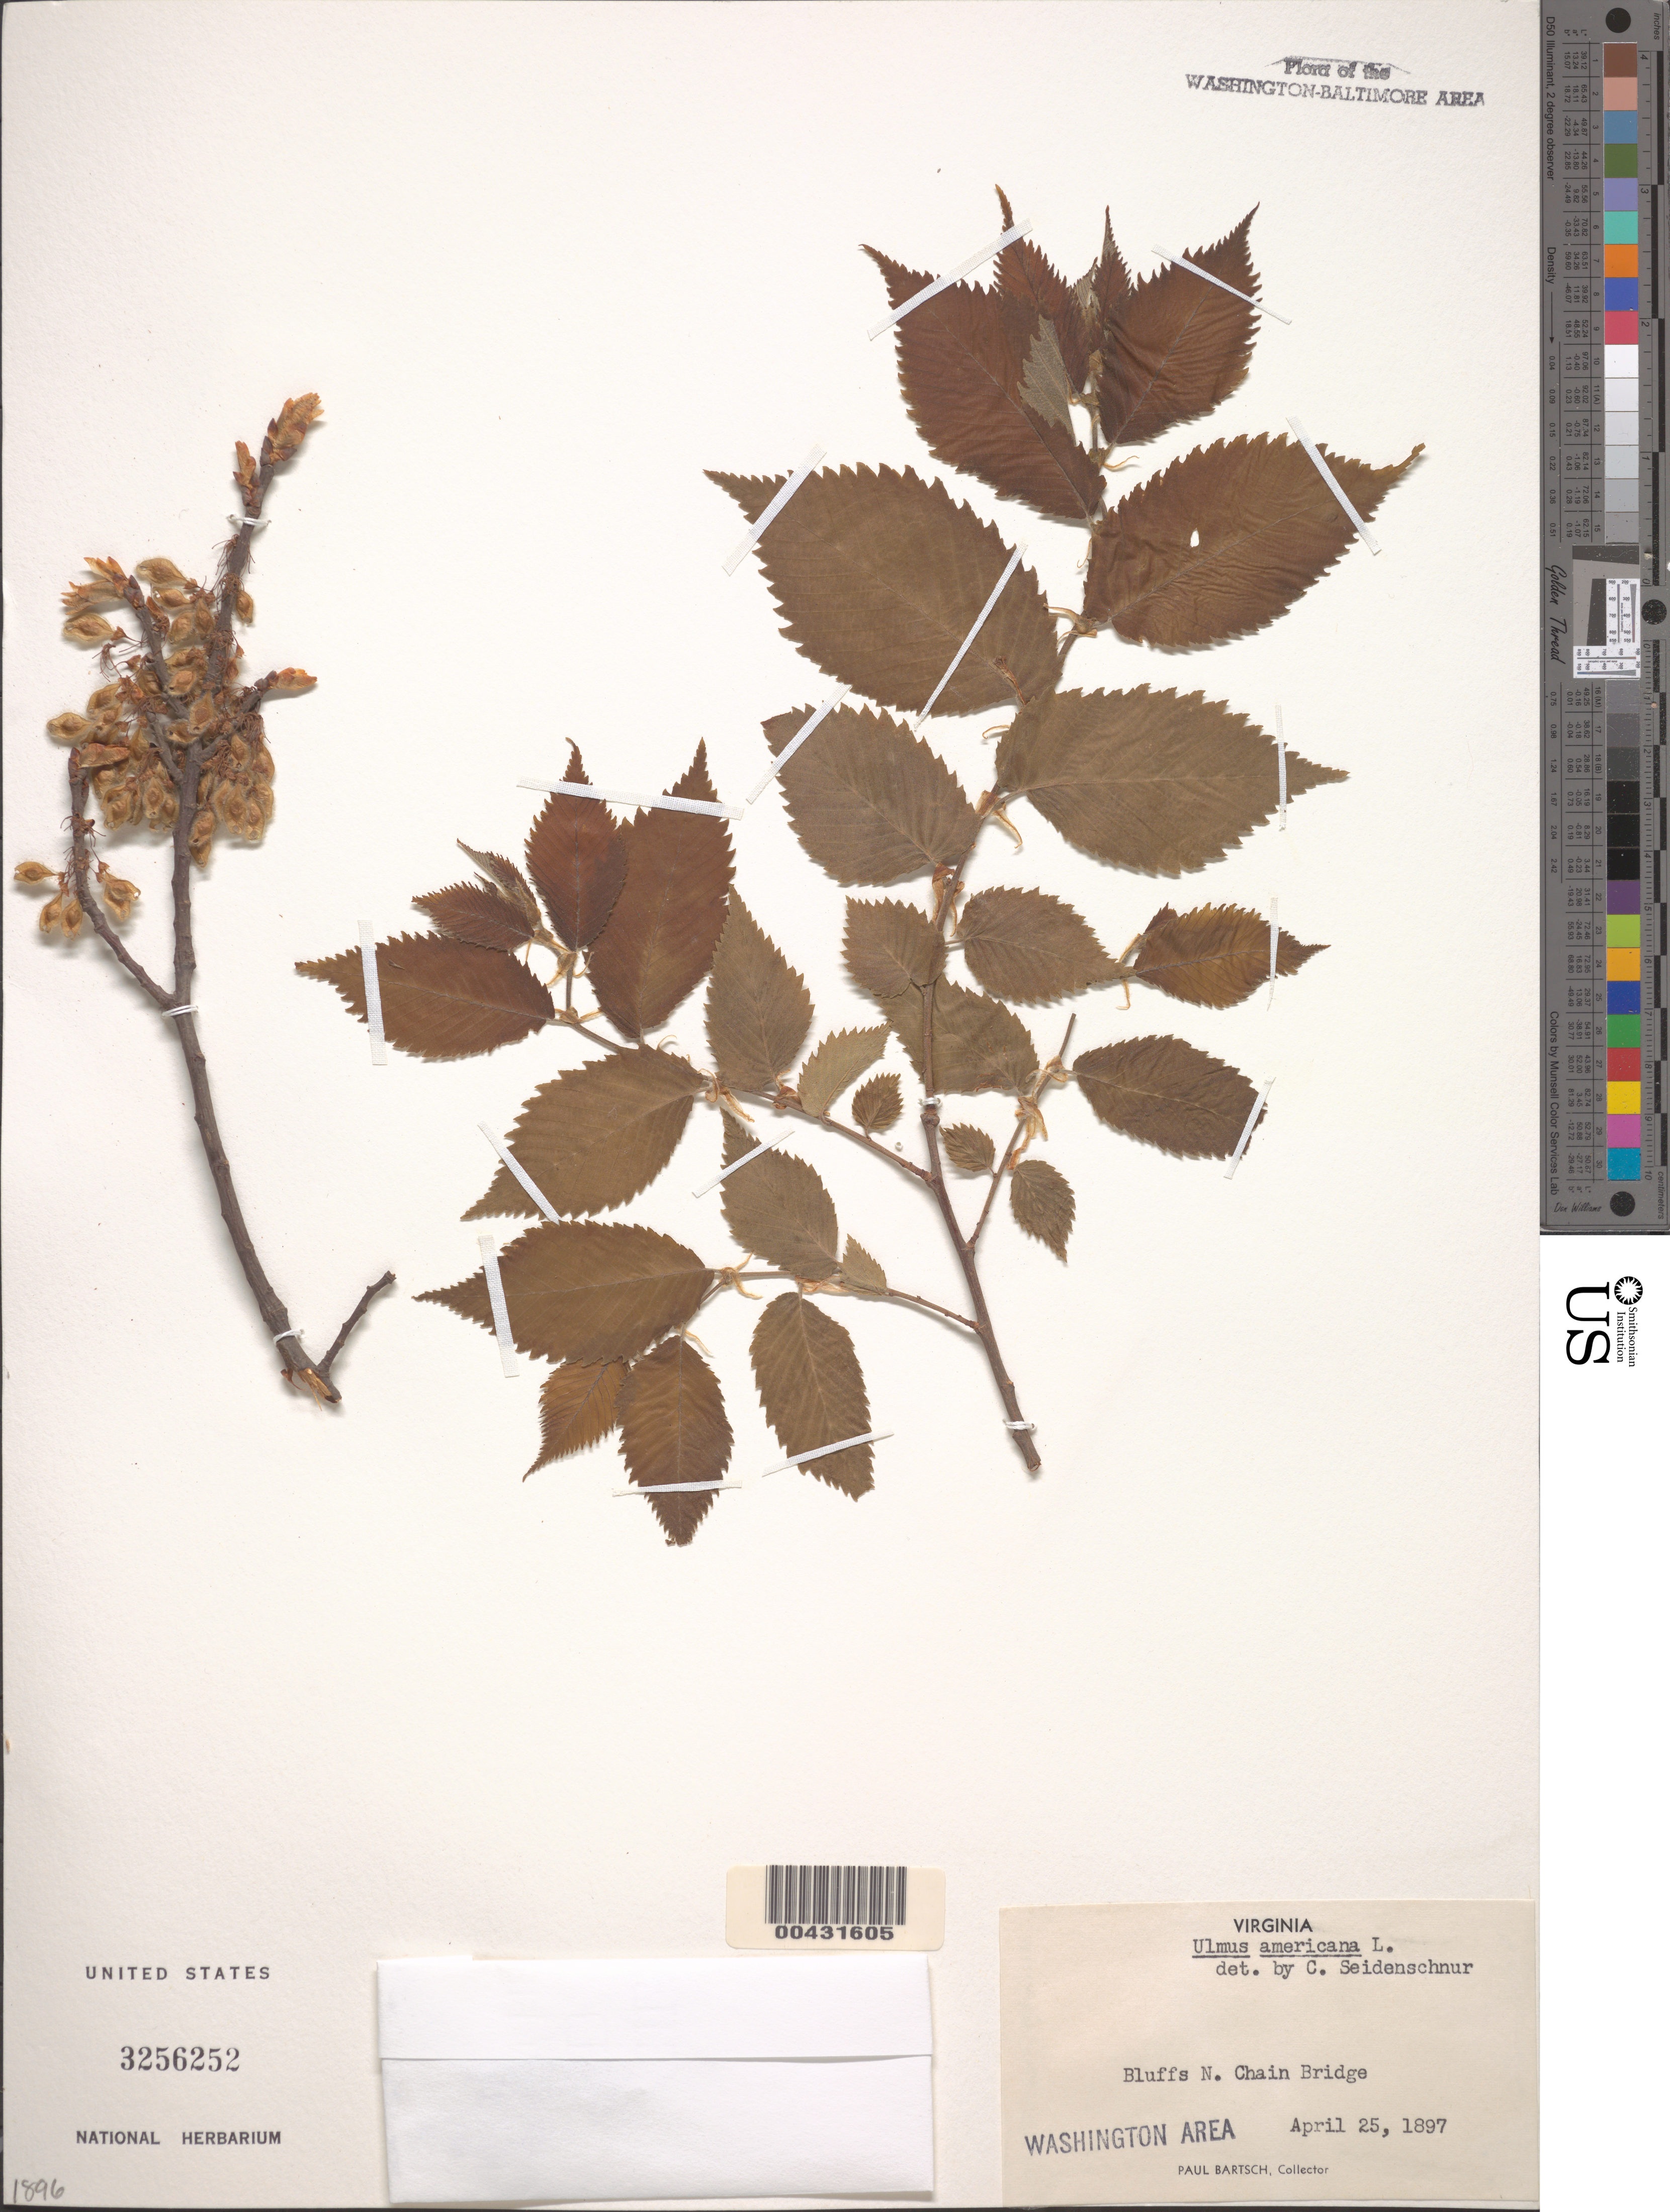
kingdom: Plantae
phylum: Tracheophyta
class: Magnoliopsida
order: Rosales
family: Ulmaceae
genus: Ulmus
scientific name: Ulmus americana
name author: L.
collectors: P. Bartsch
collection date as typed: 25 Apr 1897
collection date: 1897-04-25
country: United States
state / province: Virginia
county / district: Arlington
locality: N of Chain Bridge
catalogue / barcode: US 3256252